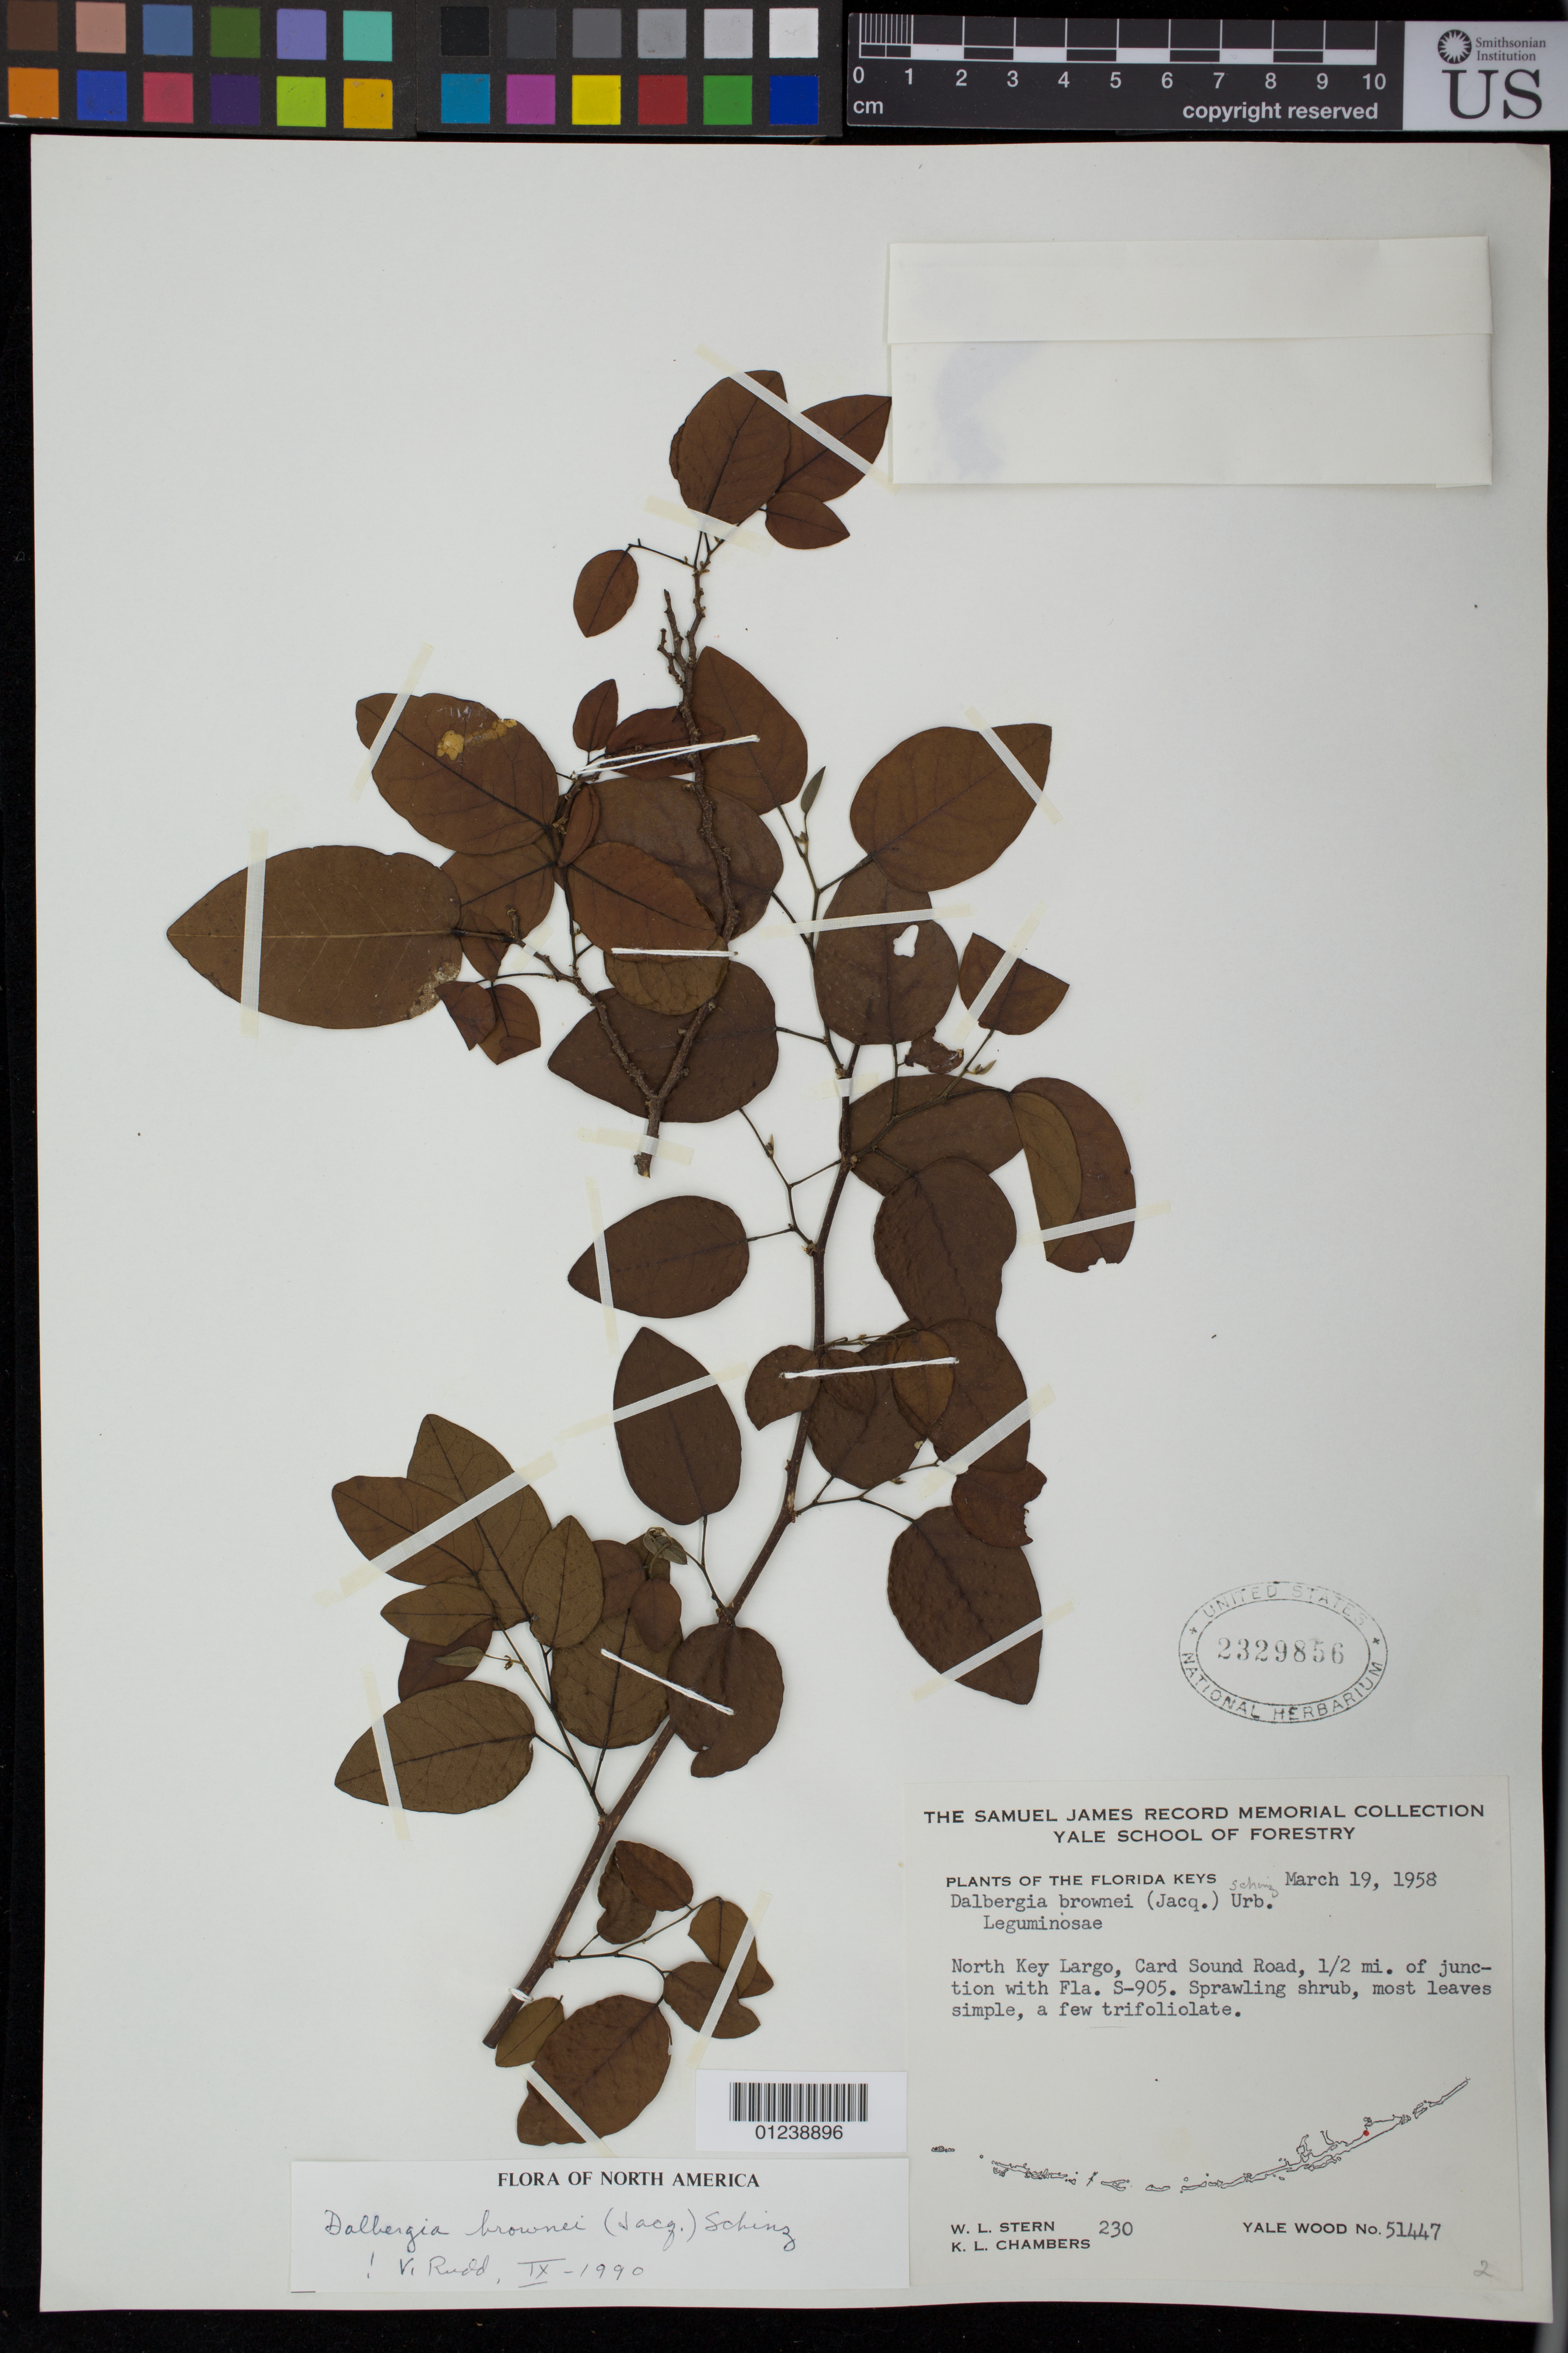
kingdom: Plantae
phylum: Tracheophyta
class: Magnoliopsida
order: Fabales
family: Fabaceae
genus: Dalbergia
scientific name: Dalbergia brownei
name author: (Jacq.) Schinz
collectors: W. L. Stern & K. L. Chambers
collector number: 230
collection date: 1958-03-19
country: United States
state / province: Florida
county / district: Monroe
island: Key Largo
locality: North Key Largo, Card Sound Road, 1/2 mi. of junction with Fla. S-905.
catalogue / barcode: US 2329856